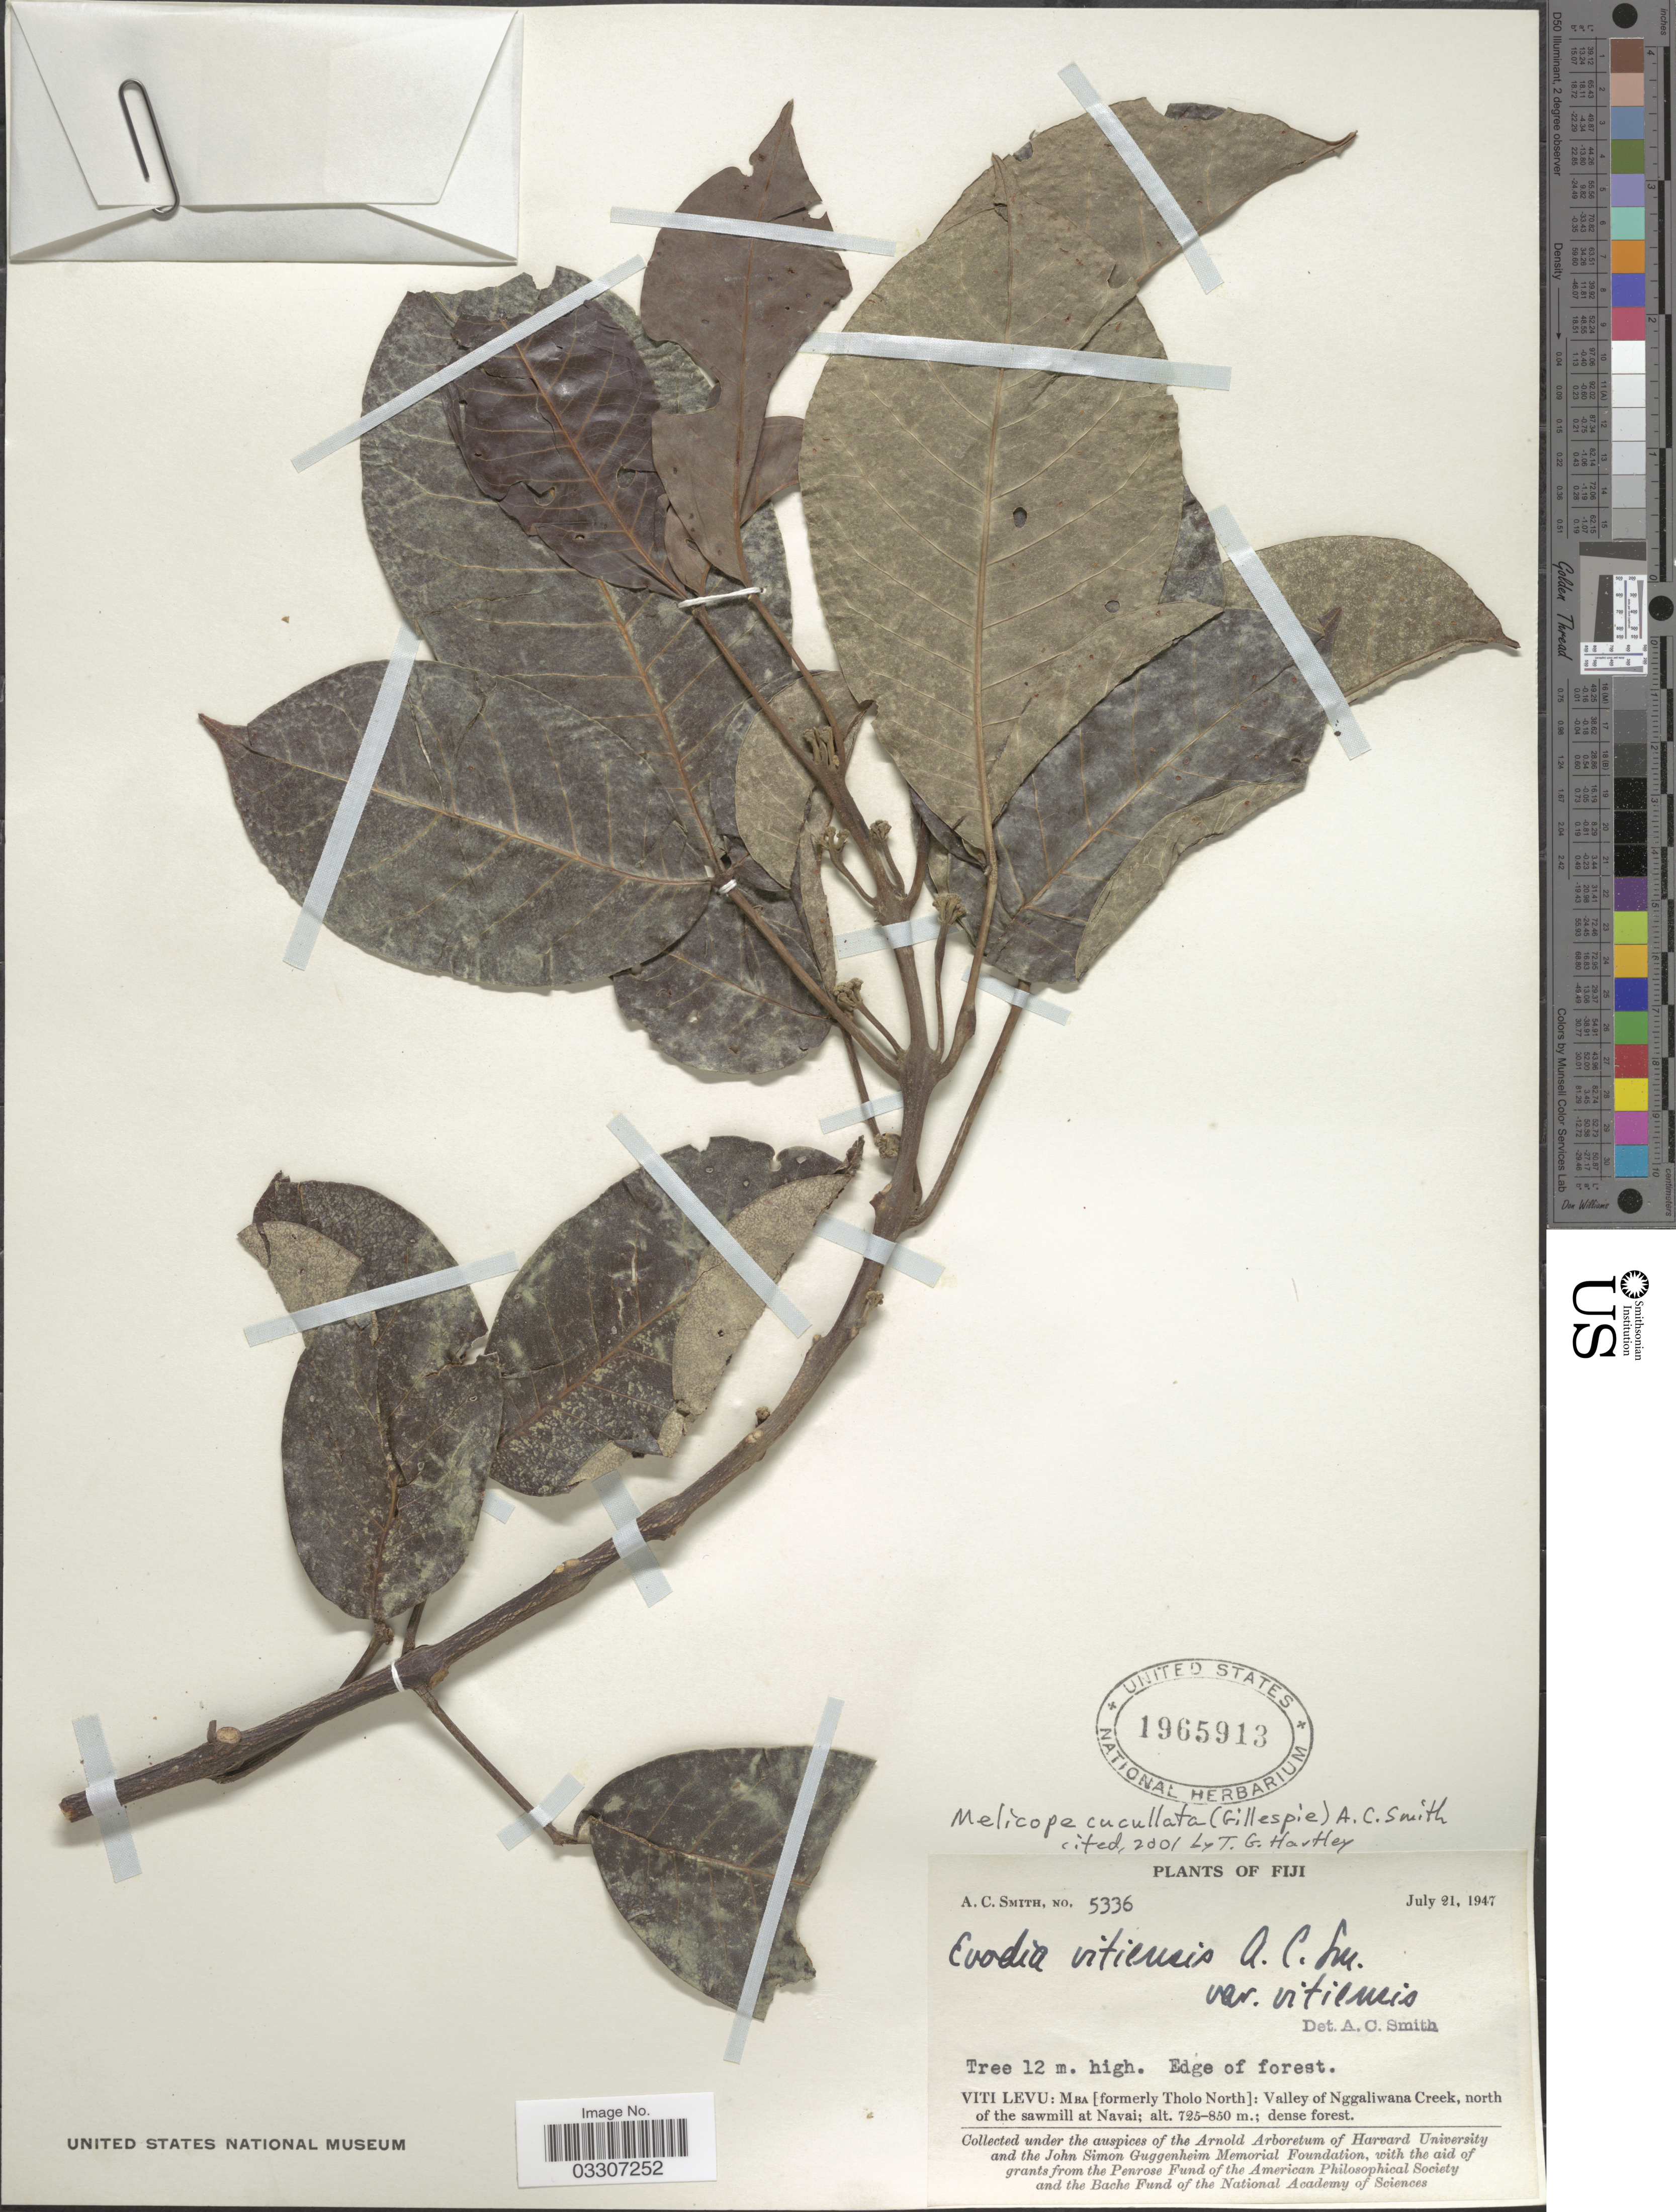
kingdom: Plantae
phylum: Tracheophyta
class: Magnoliopsida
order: Sapindales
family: Rutaceae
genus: Melicope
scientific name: Melicope cucullata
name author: (Gillespie) A.C. Sm.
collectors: A. C. Smith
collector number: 5336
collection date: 1947-07-21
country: Fiji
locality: Viti Levu: Mba [formerly Tholo North]: Valley of Nggaliwana Creek, north of the sawmill at Navai.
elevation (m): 725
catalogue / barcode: US 1965913